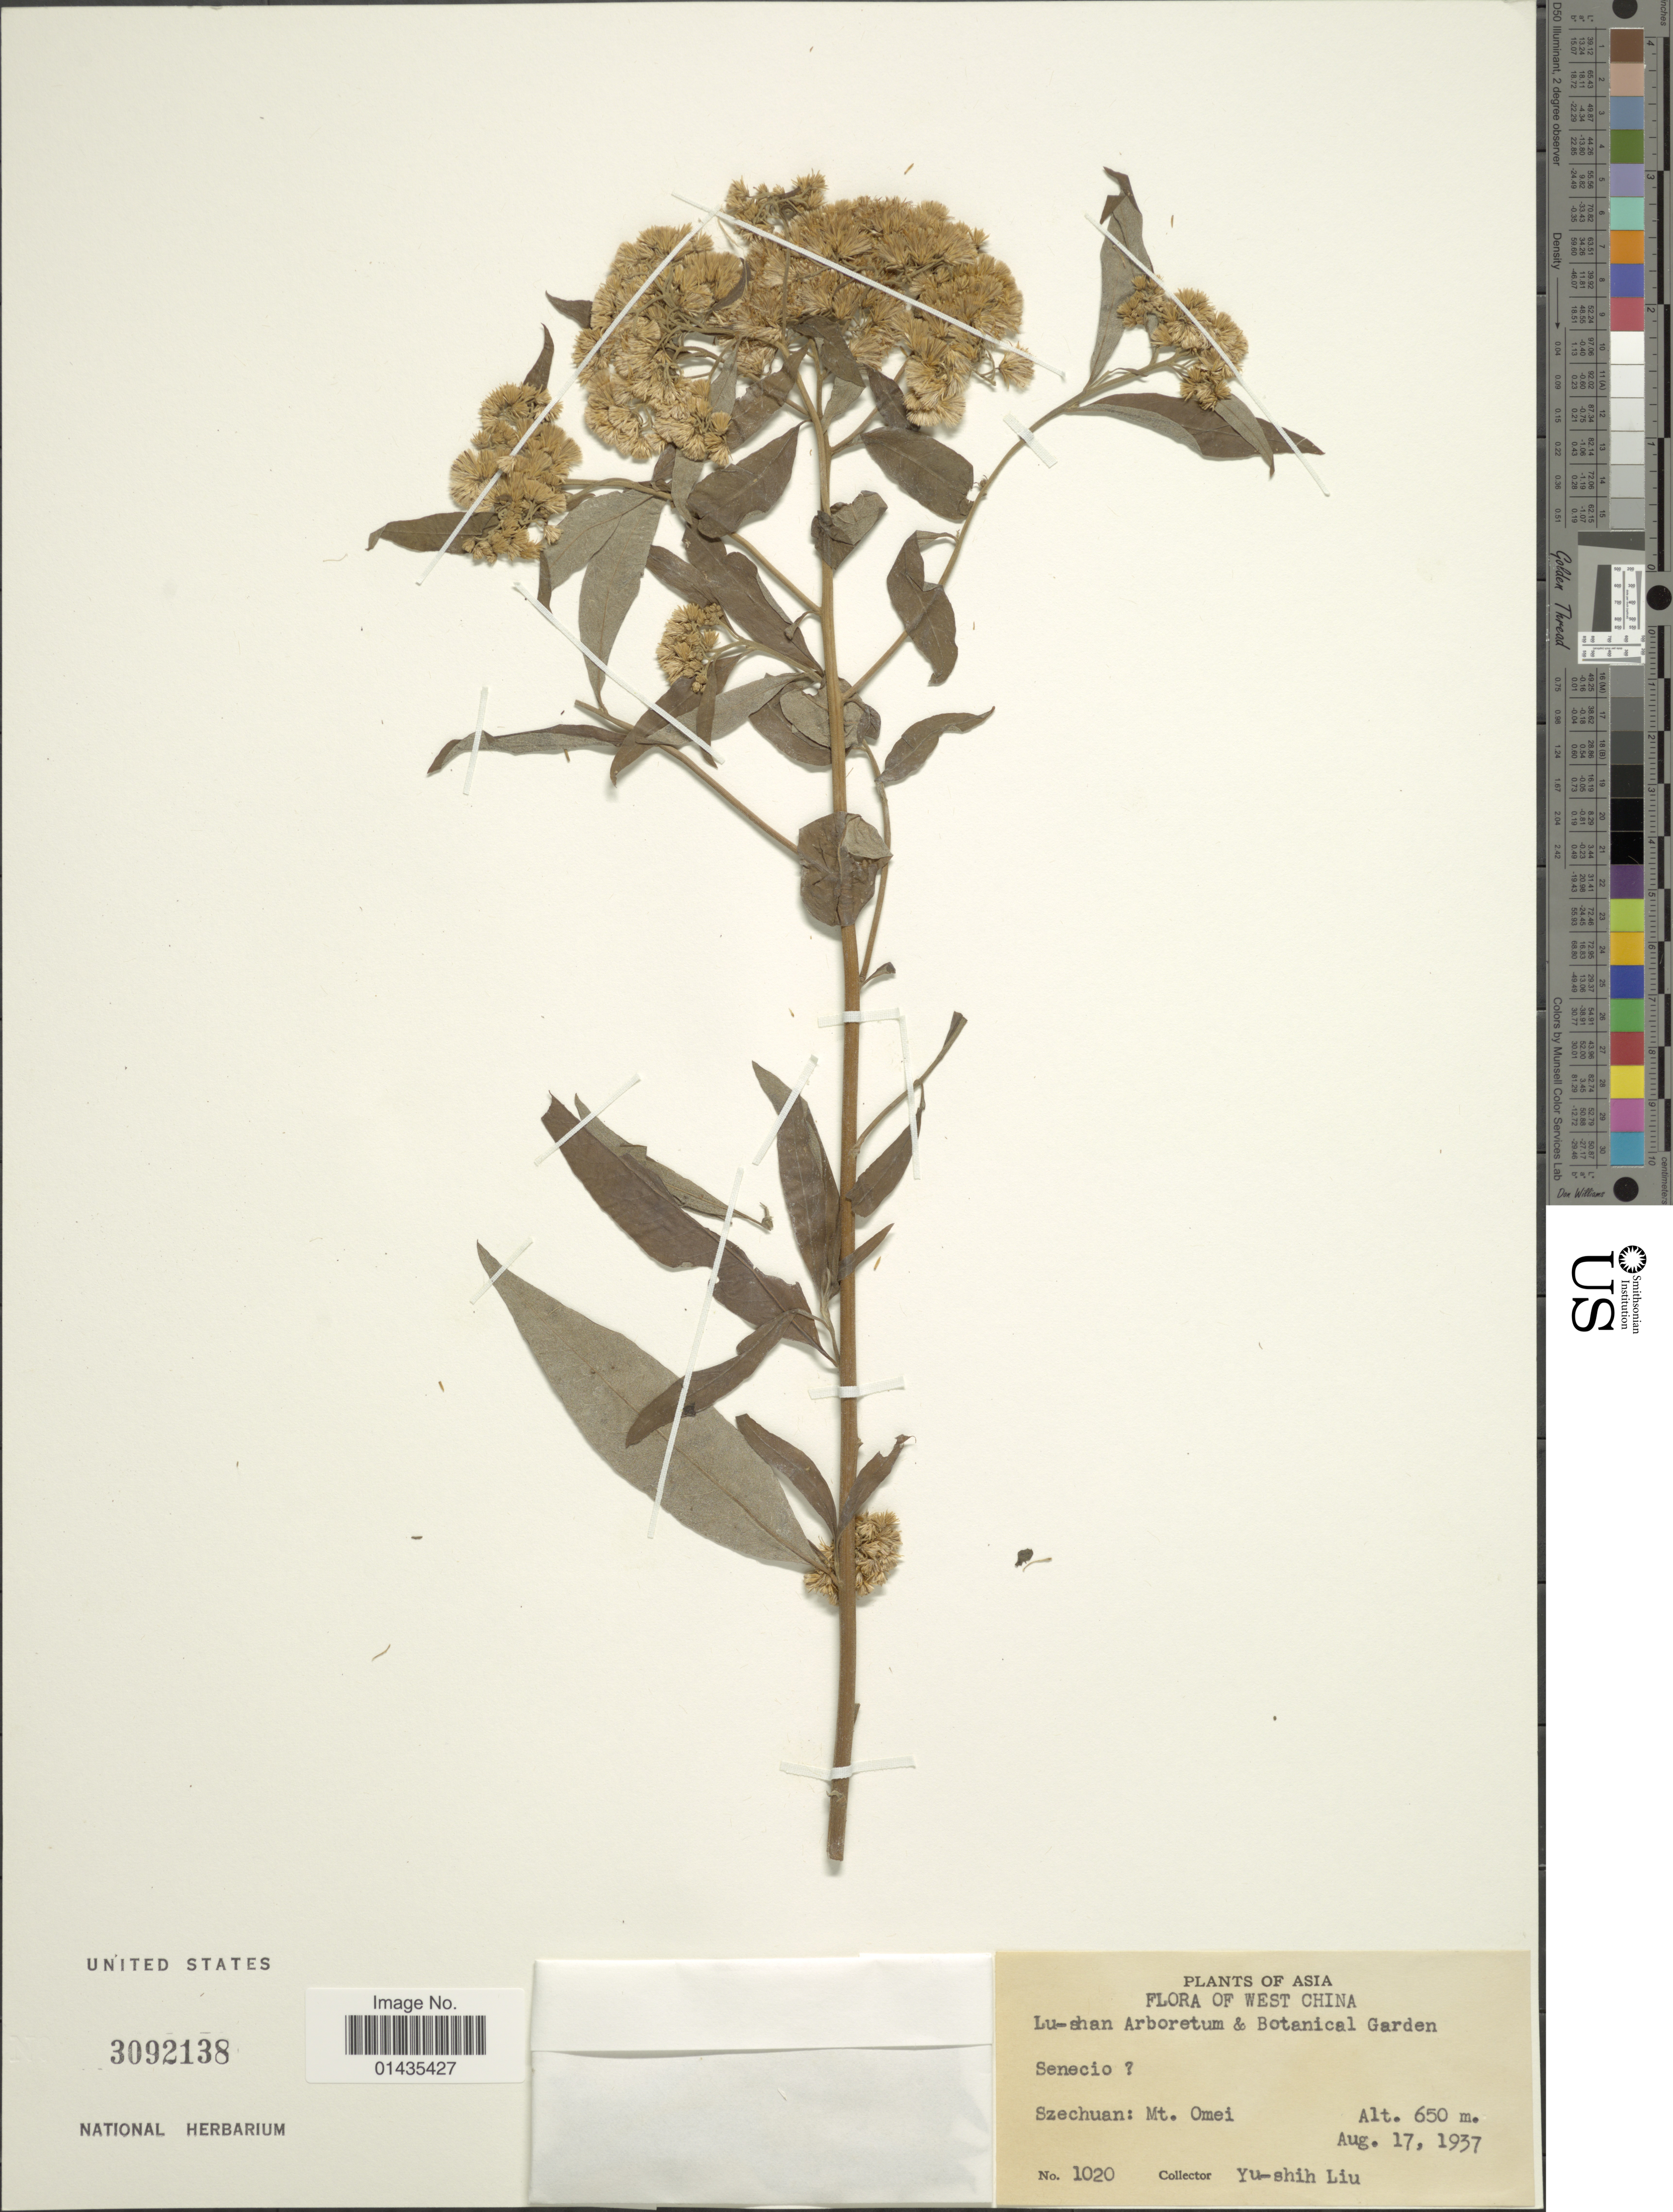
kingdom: Plantae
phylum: Tracheophyta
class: Magnoliopsida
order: Asterales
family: Asteraceae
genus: Blumea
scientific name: Blumea sp.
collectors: Y.-S. Liu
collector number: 1020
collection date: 1937-08-17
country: China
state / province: Sichuan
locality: Asia, West China, Szechuan, Mt. Omei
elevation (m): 650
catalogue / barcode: US 3092138